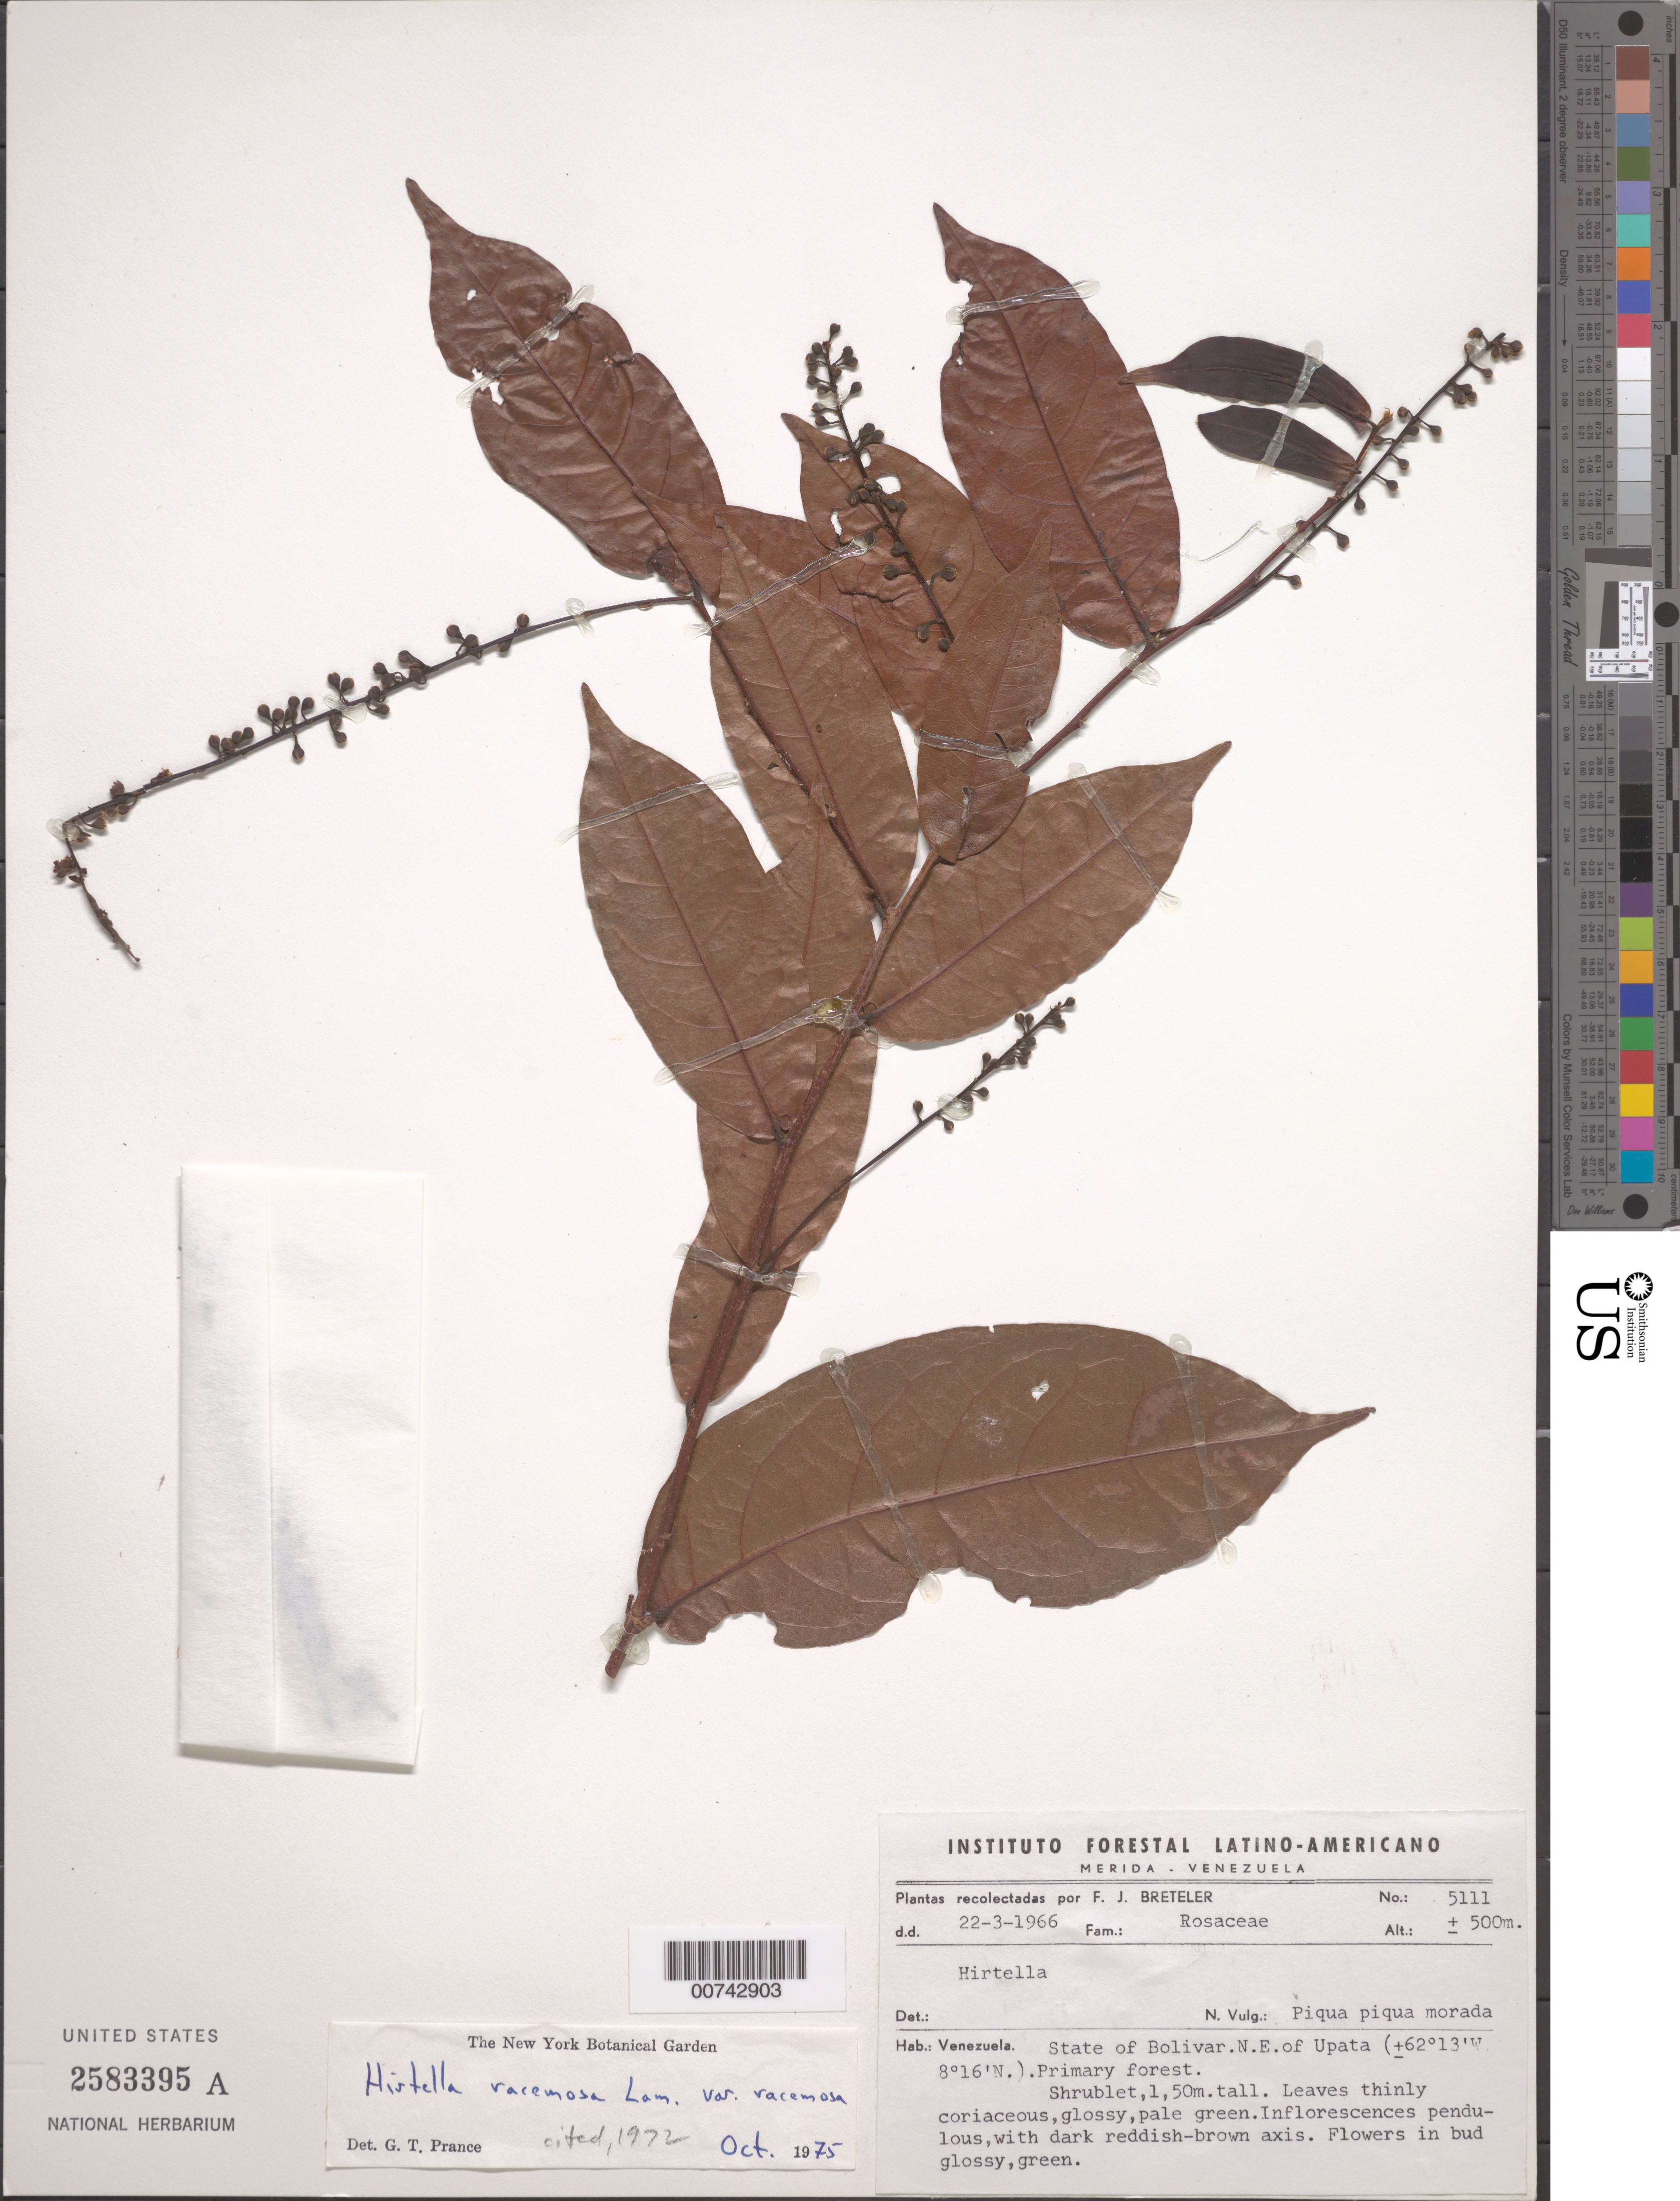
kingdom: Plantae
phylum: Tracheophyta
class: Magnoliopsida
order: Malpighiales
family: Chrysobalanaceae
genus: Hirtella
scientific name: Hirtella racemosa var. racemosa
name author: Lam.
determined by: Prance, G. T.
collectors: F. J. Breteler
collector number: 5111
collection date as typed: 22-Mar-66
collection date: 1966-03-22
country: Venezuela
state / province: Bolívar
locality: Upata, NE of, near El Paraiso camp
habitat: Primary forest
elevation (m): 500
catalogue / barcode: US 2583395A